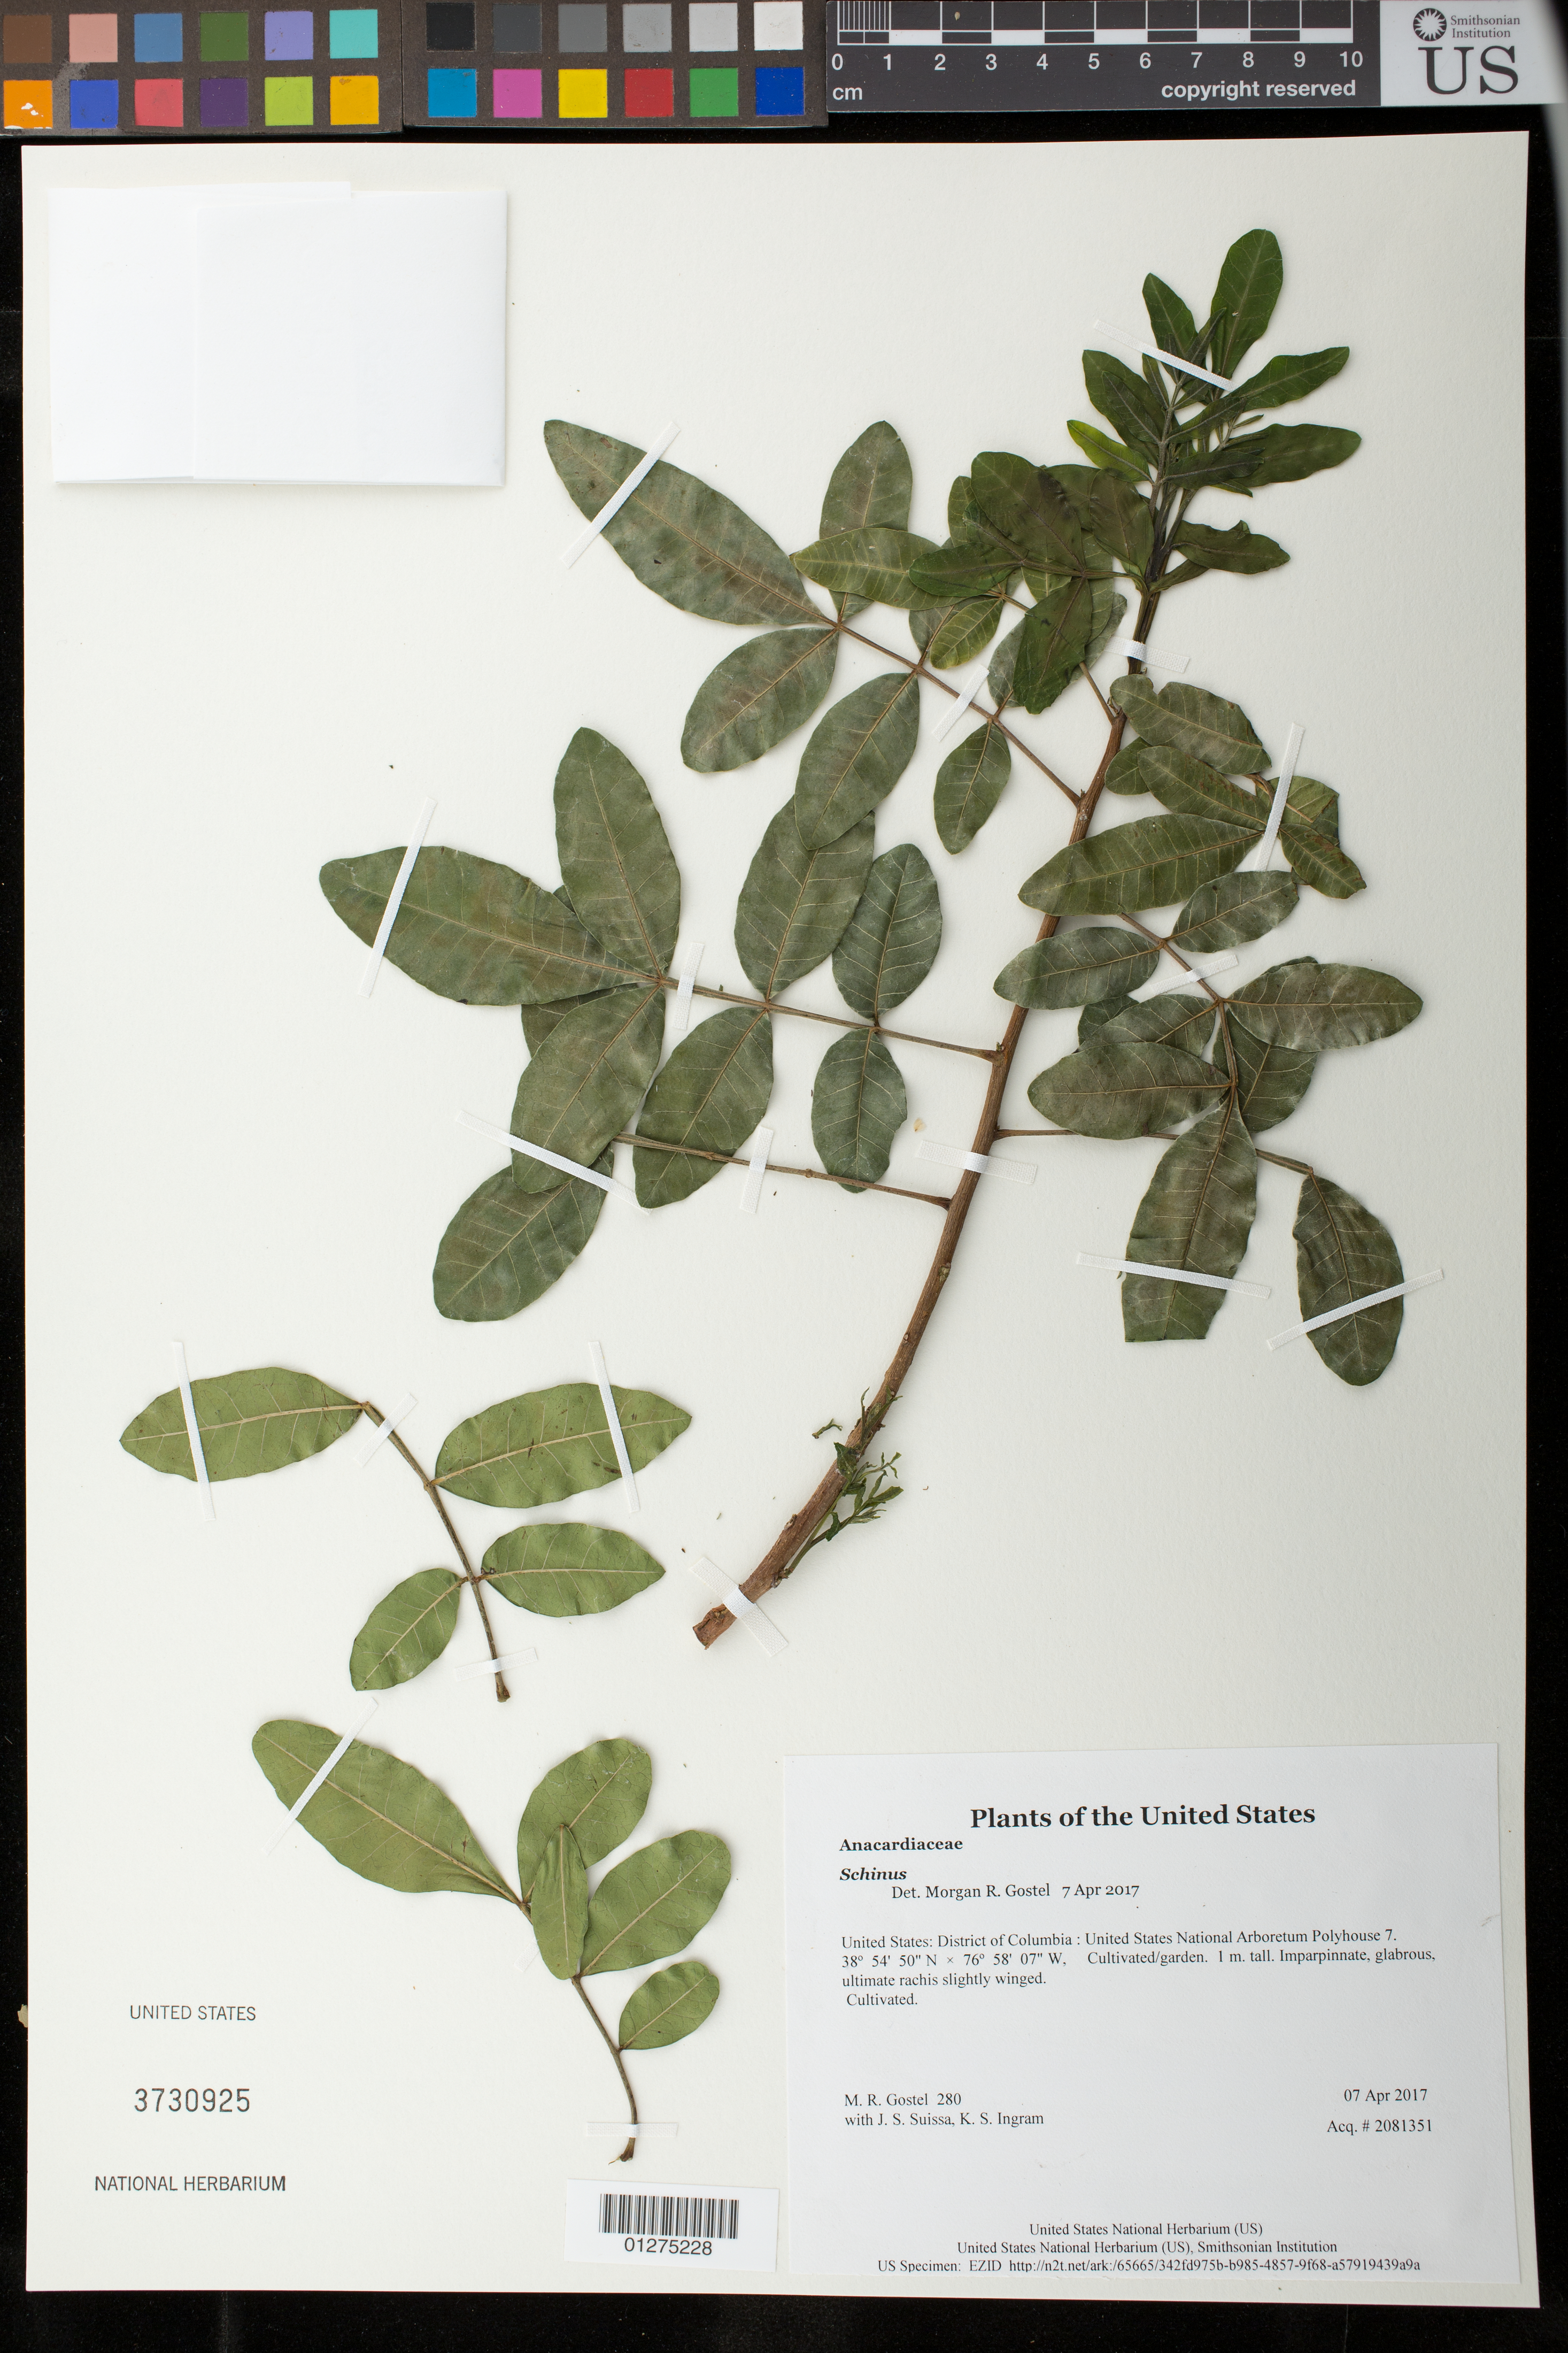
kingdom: Plantae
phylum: Tracheophyta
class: Magnoliopsida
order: Sapindales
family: Anacardiaceae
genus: Schinus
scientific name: Schinus terebinthifolia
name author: Raddi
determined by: Mitchell, John D.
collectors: M. R. Gostel, J. S. Suissa & K. S. Ingram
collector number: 280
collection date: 2017-04-07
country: United States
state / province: District of Columbia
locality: United States National Arboretum Polyhouse 7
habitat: Cultivated/garden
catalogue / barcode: US 3730925